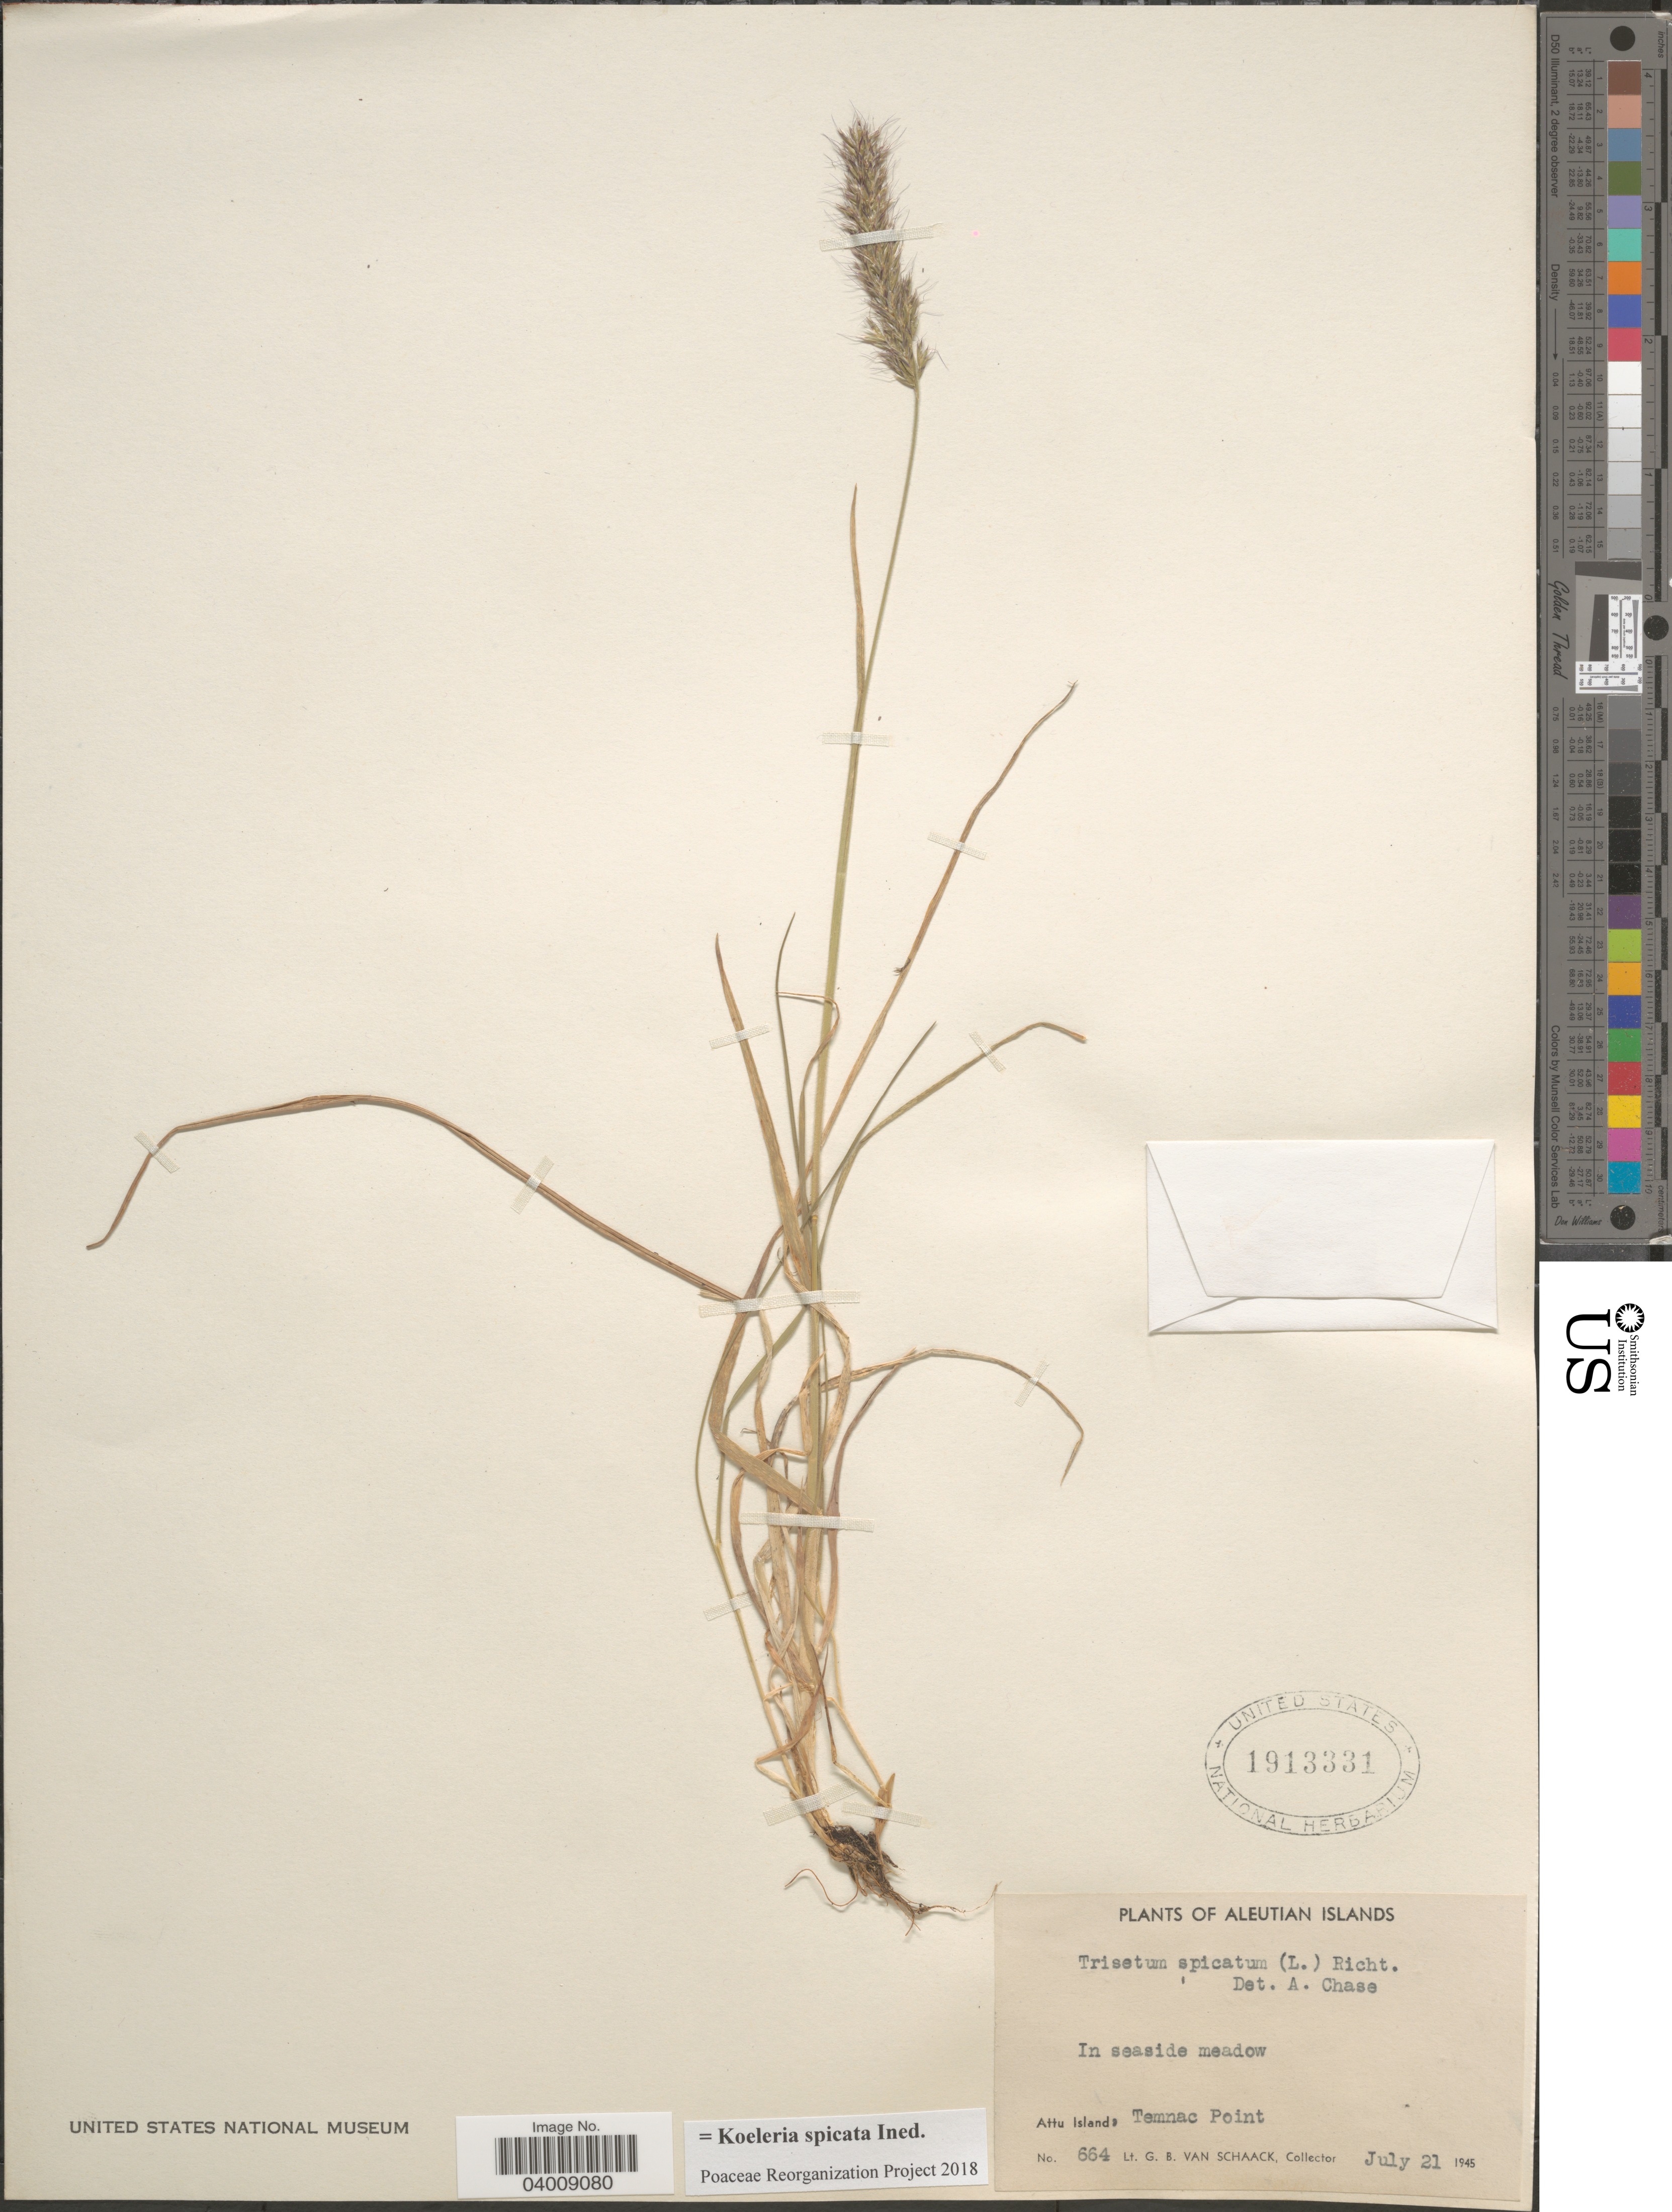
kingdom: Plantae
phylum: Tracheophyta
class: Liliopsida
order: Poales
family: Poaceae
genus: Koeleria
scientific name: Koeleria spicata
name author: (L.) Barberá et al.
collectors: G. Van Schaak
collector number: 664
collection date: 1945-07-21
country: United States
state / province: Alaska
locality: Aleutian Islands. Attu Island, Temnac Point.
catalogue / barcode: US 1913331